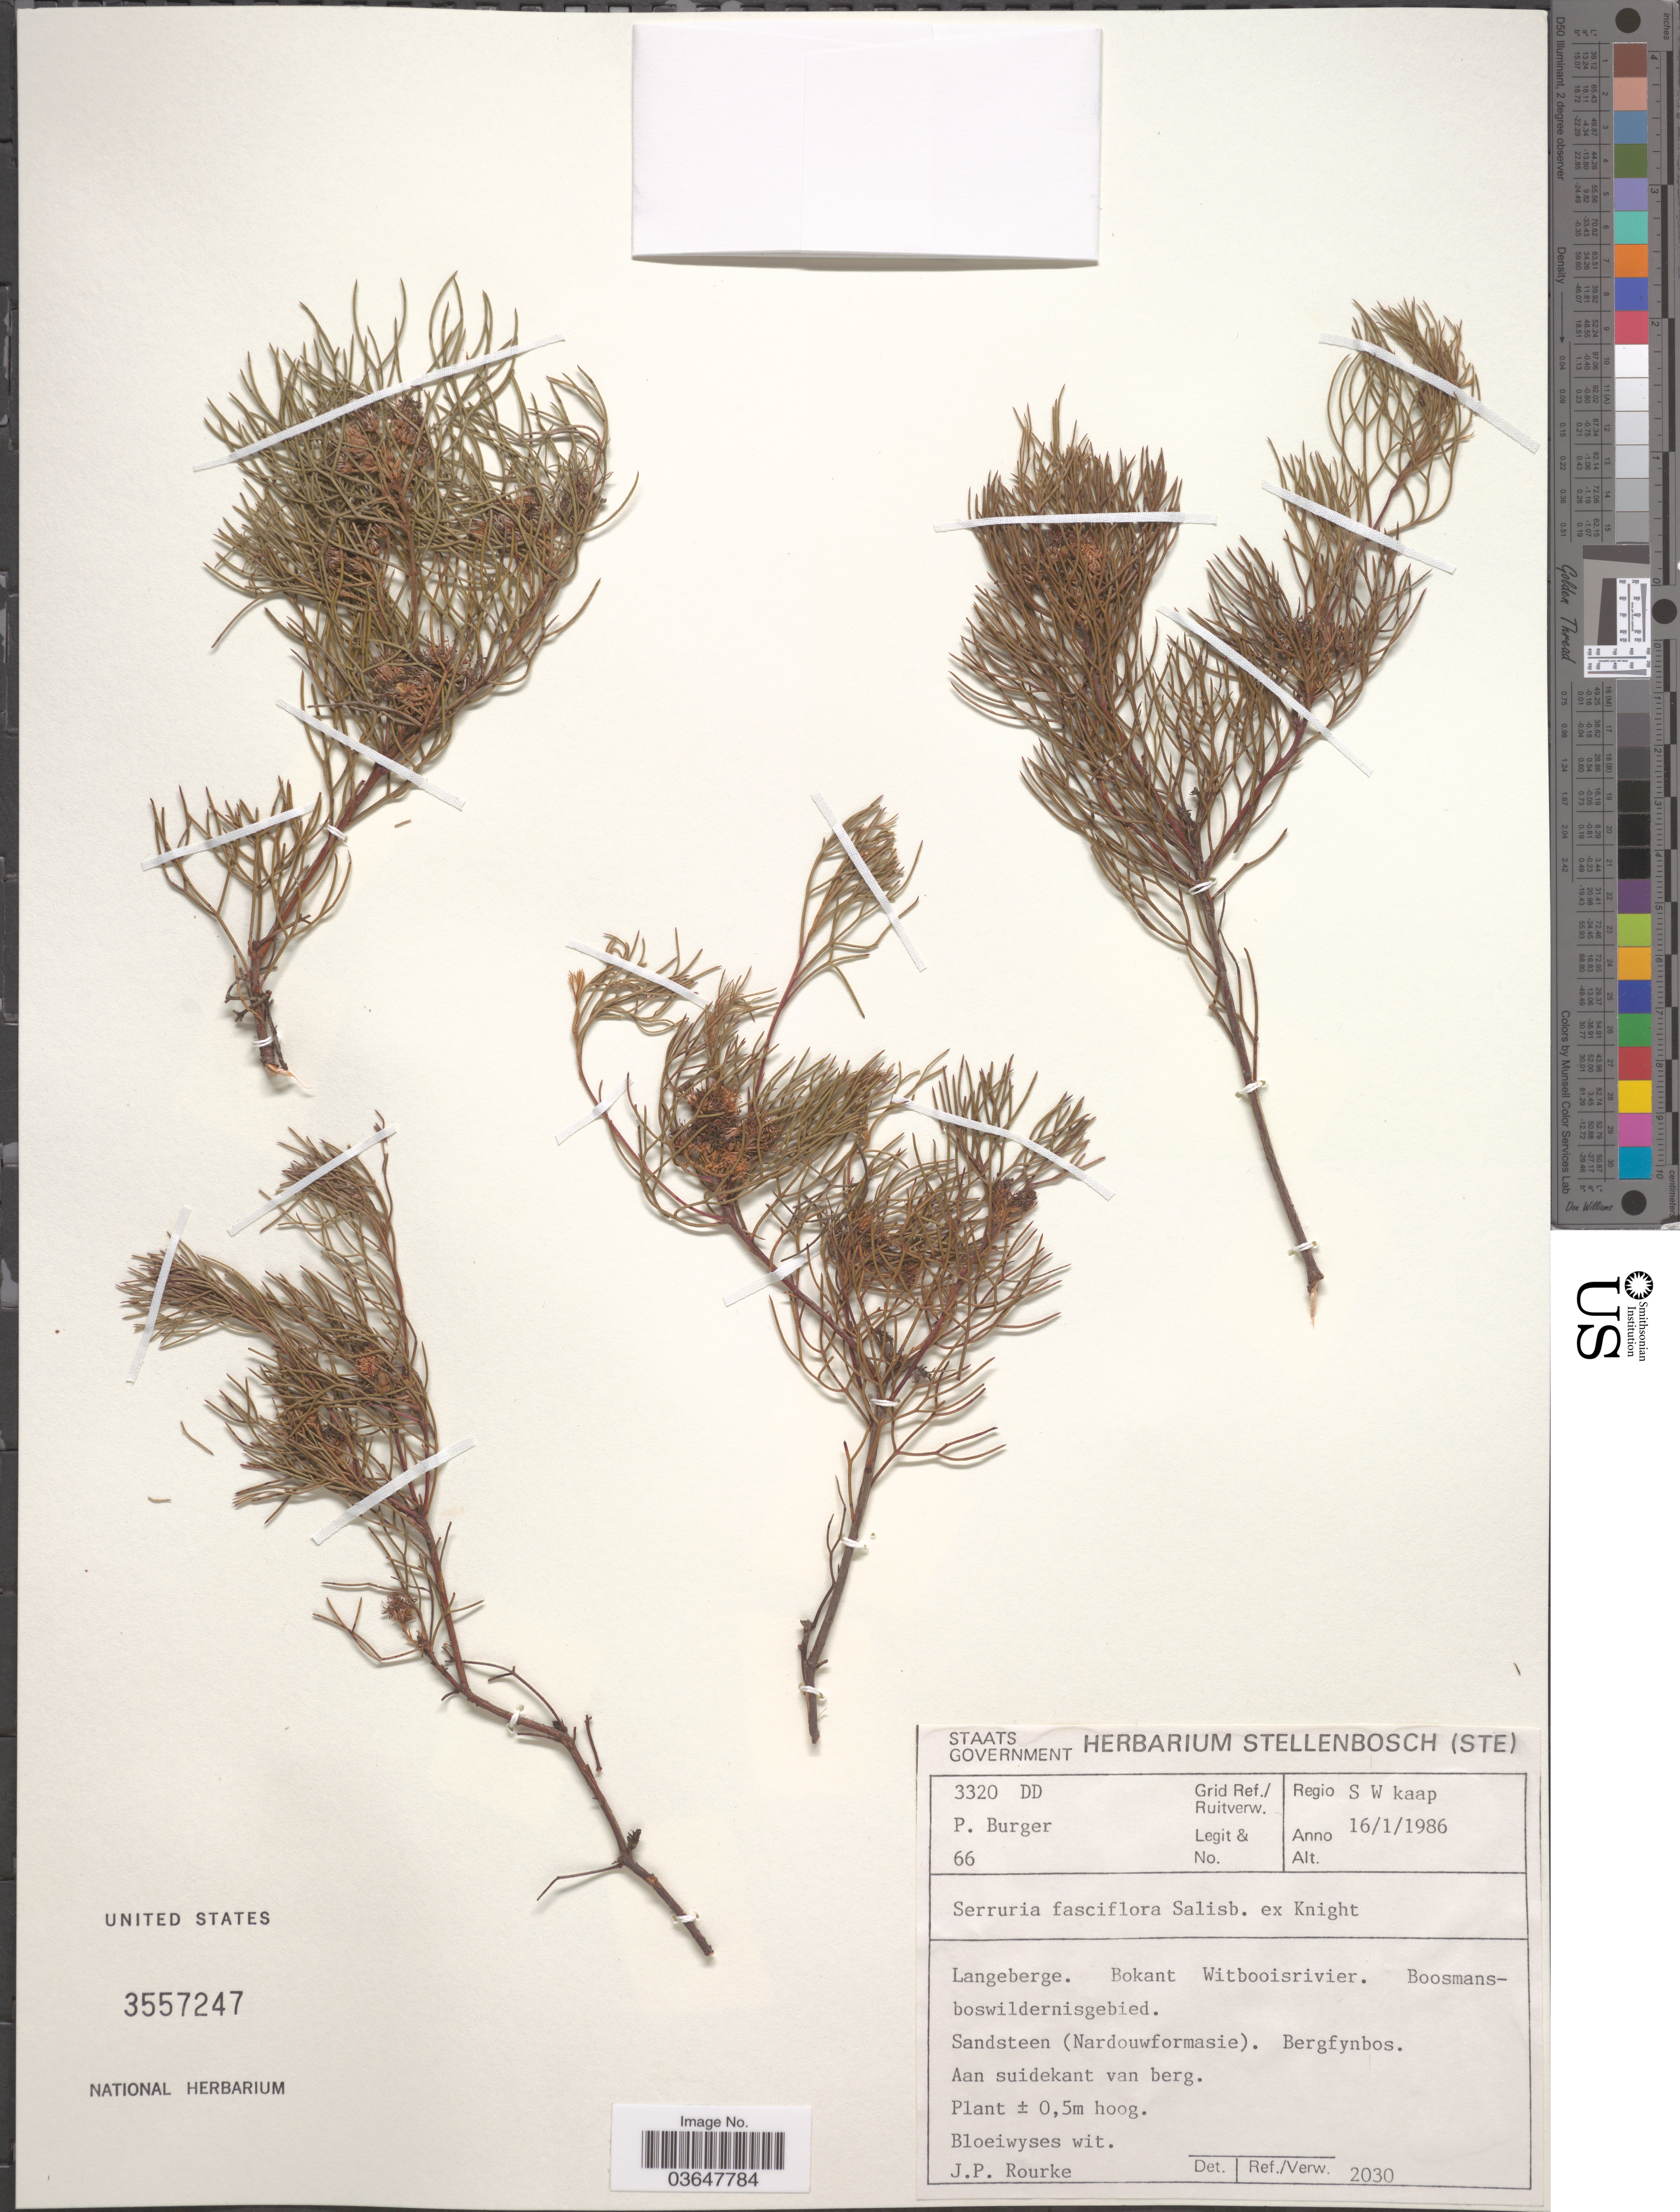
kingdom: Plantae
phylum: Tracheophyta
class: Magnoliopsida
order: Proteales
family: Proteaceae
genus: Serruria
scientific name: Serruria fasciflora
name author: Salisb. ex Knight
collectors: P. Burger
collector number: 66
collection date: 1986-01-16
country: South Africa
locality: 3320DD Grid Ref. / Ruitverw. Regio S W kaap. Langeberge. Bokant Witbooisrivier. Boosmansboswildernisgebied. Aan suidekant van berg.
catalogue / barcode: US 3557247